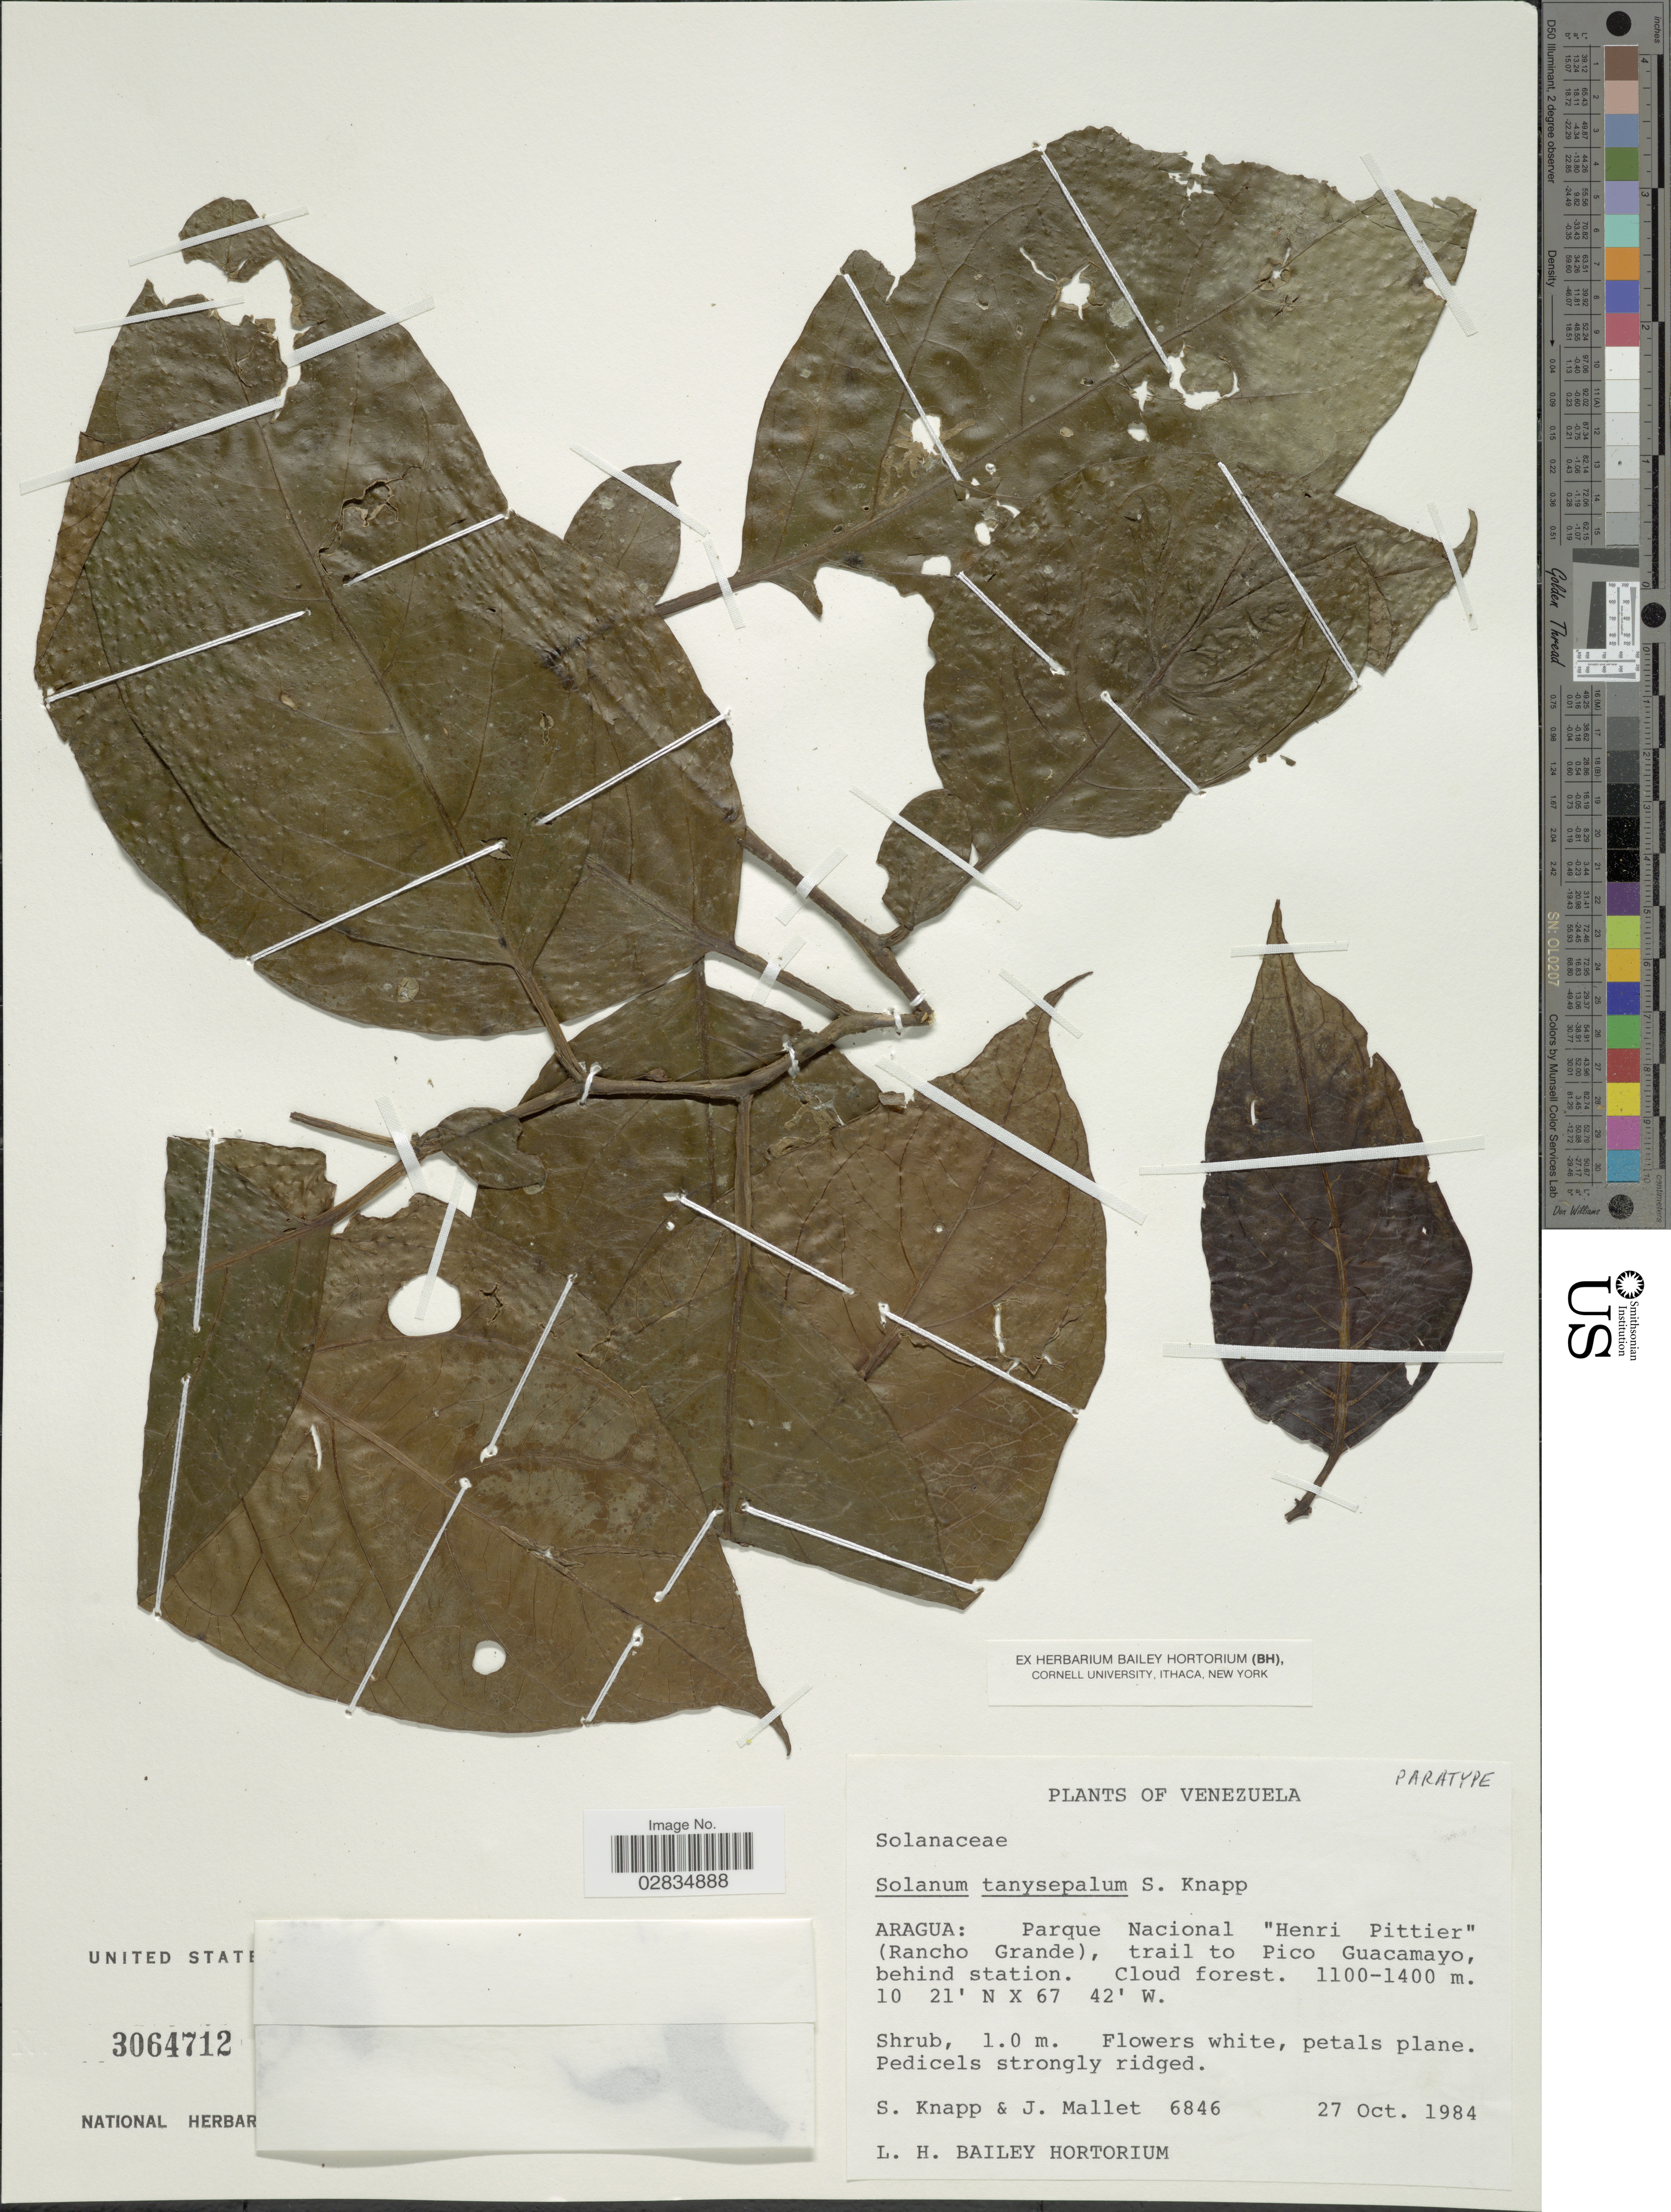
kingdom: Plantae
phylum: Tracheophyta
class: Magnoliopsida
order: Solanales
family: Solanaceae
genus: Solanum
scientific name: Solanum tanysepalum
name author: S. Knapp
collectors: S. Knapp & J. Mallet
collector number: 6846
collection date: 1984-10-27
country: Venezuela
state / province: Aragua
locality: Parque Nacional "Henri Pittier" (Rancho Grande), trail to Pico Guacamayo, behind station.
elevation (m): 1100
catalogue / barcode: US 3064712